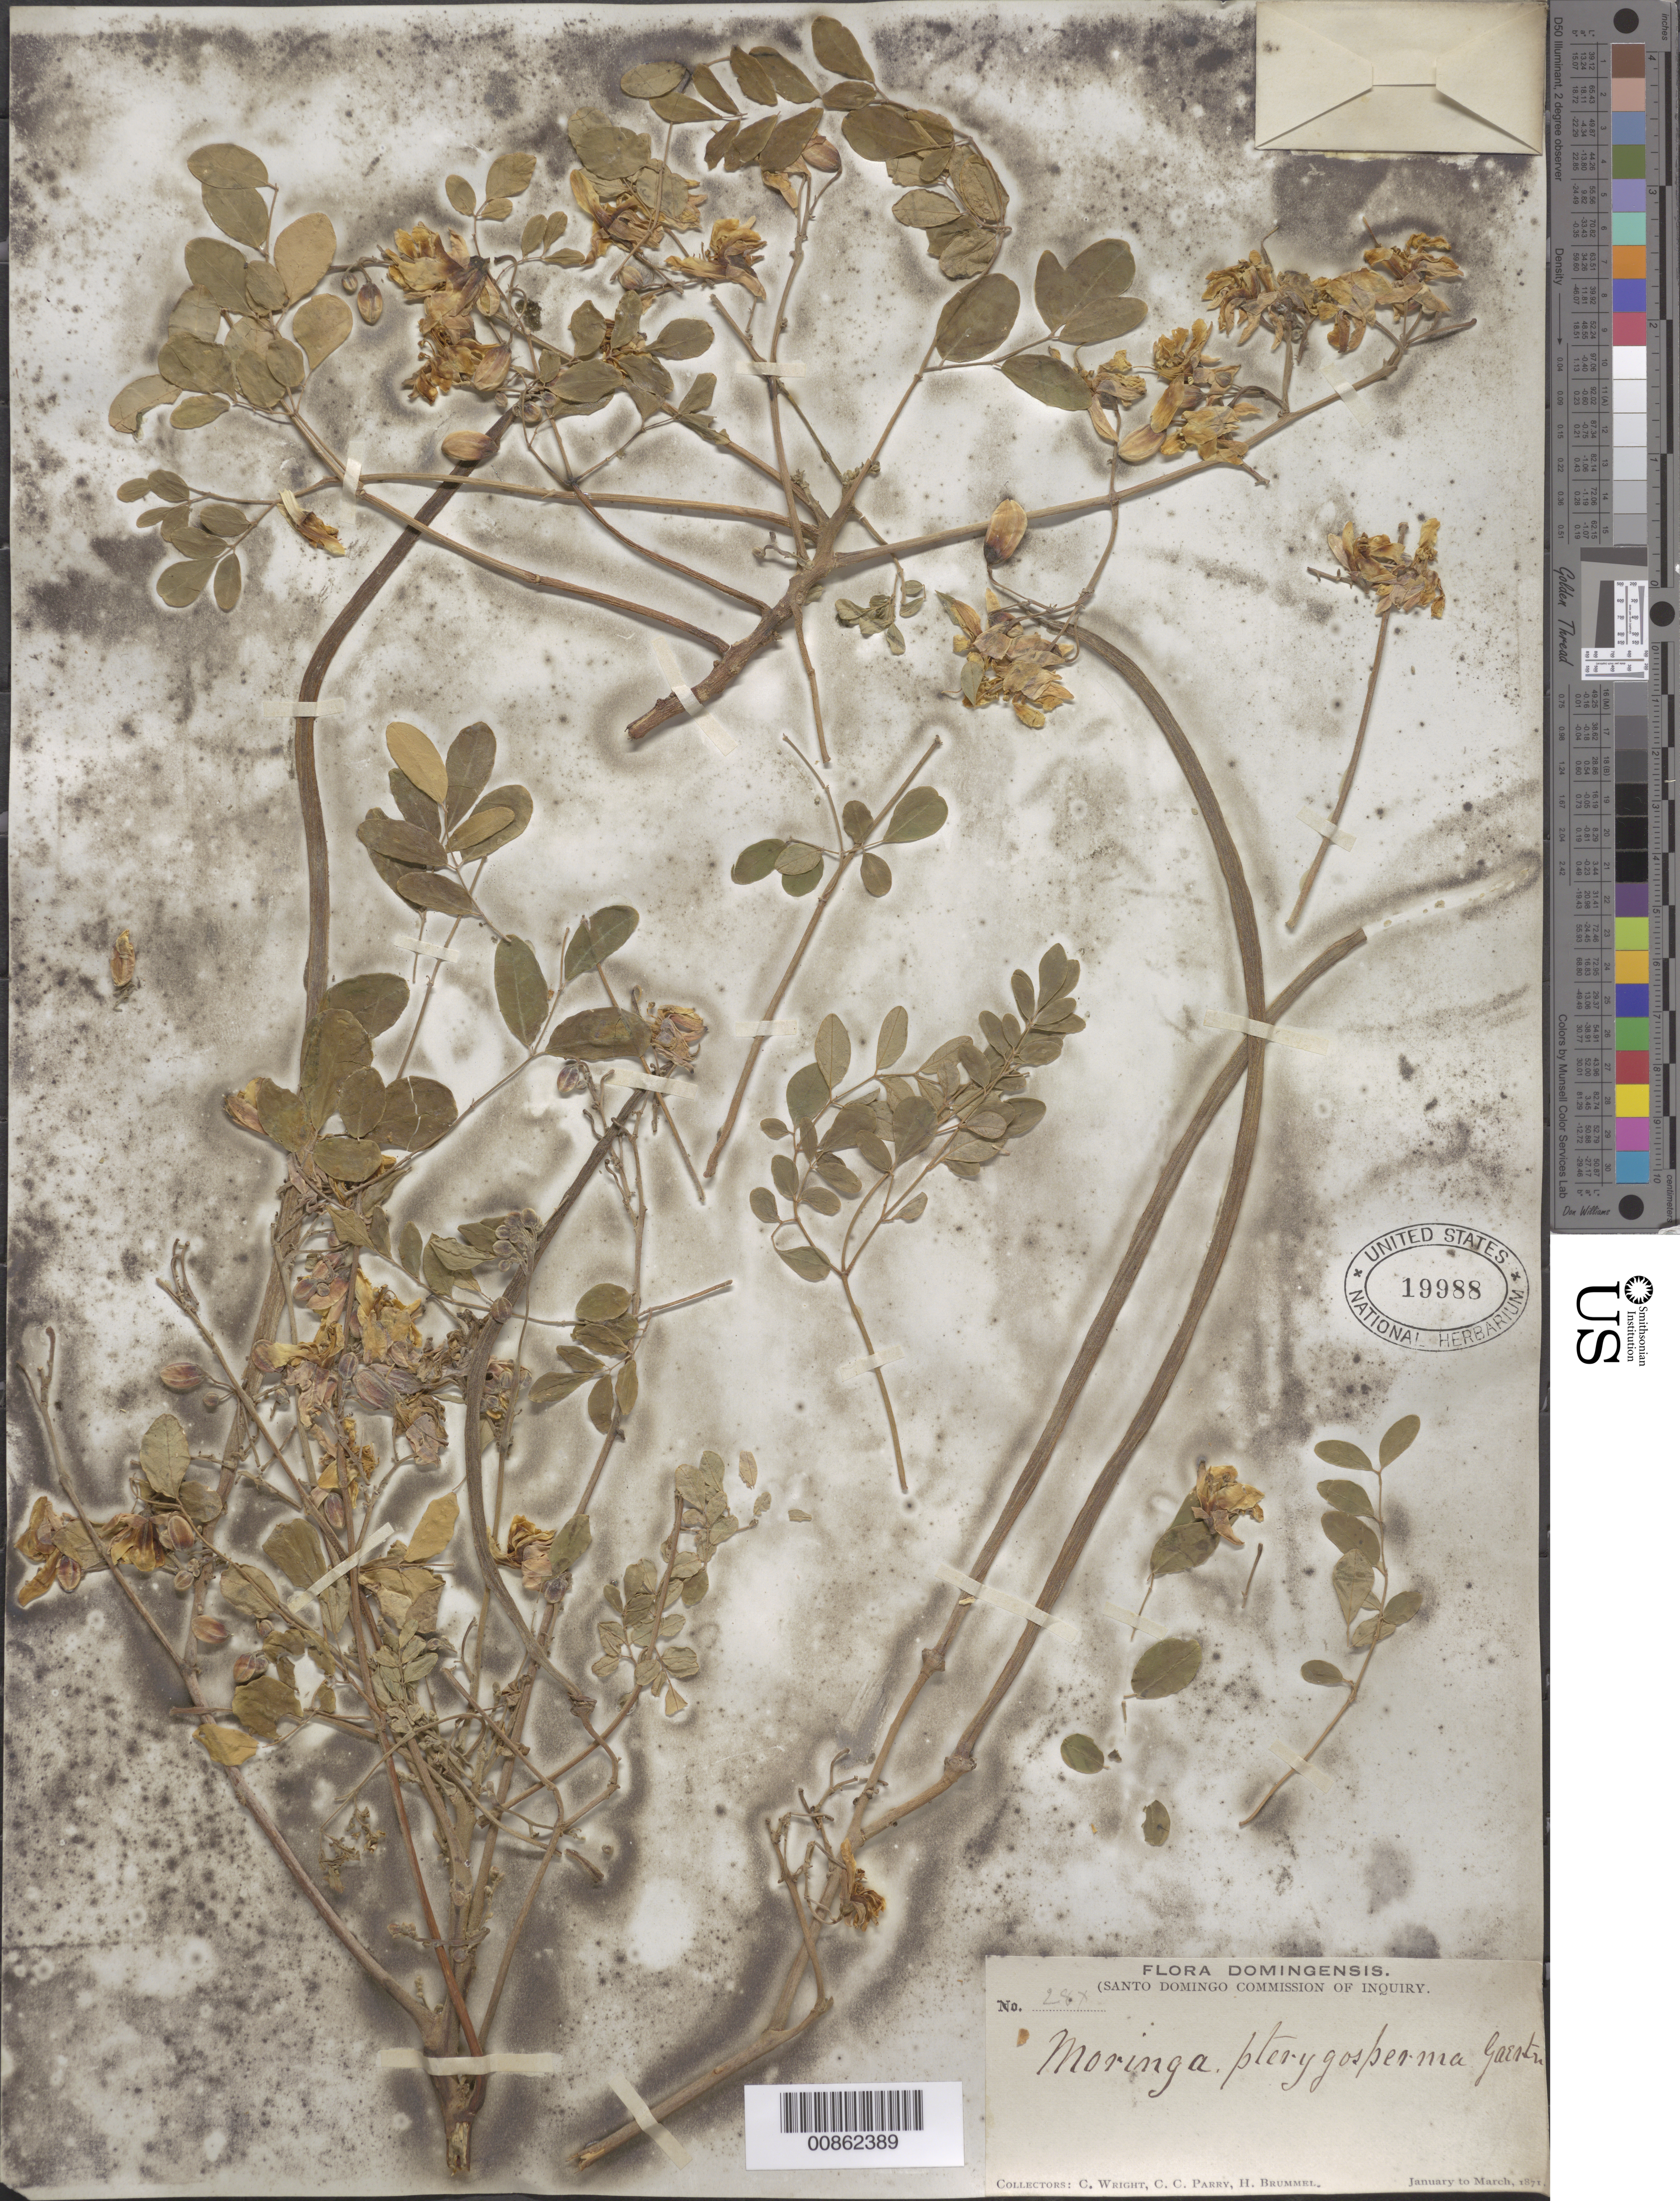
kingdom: Plantae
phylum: Tracheophyta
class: Magnoliopsida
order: Brassicales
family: Moringaceae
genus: Moringa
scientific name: Moringa oleifera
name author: Lam.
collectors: C. Wright, C. C. Parry & H. Brummel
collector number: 287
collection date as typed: Jan 1872 to -- Mar 1871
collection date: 1871-03/1872-01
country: Dominican Republic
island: Hispaniola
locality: Dominican Republic.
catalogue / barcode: US 19988